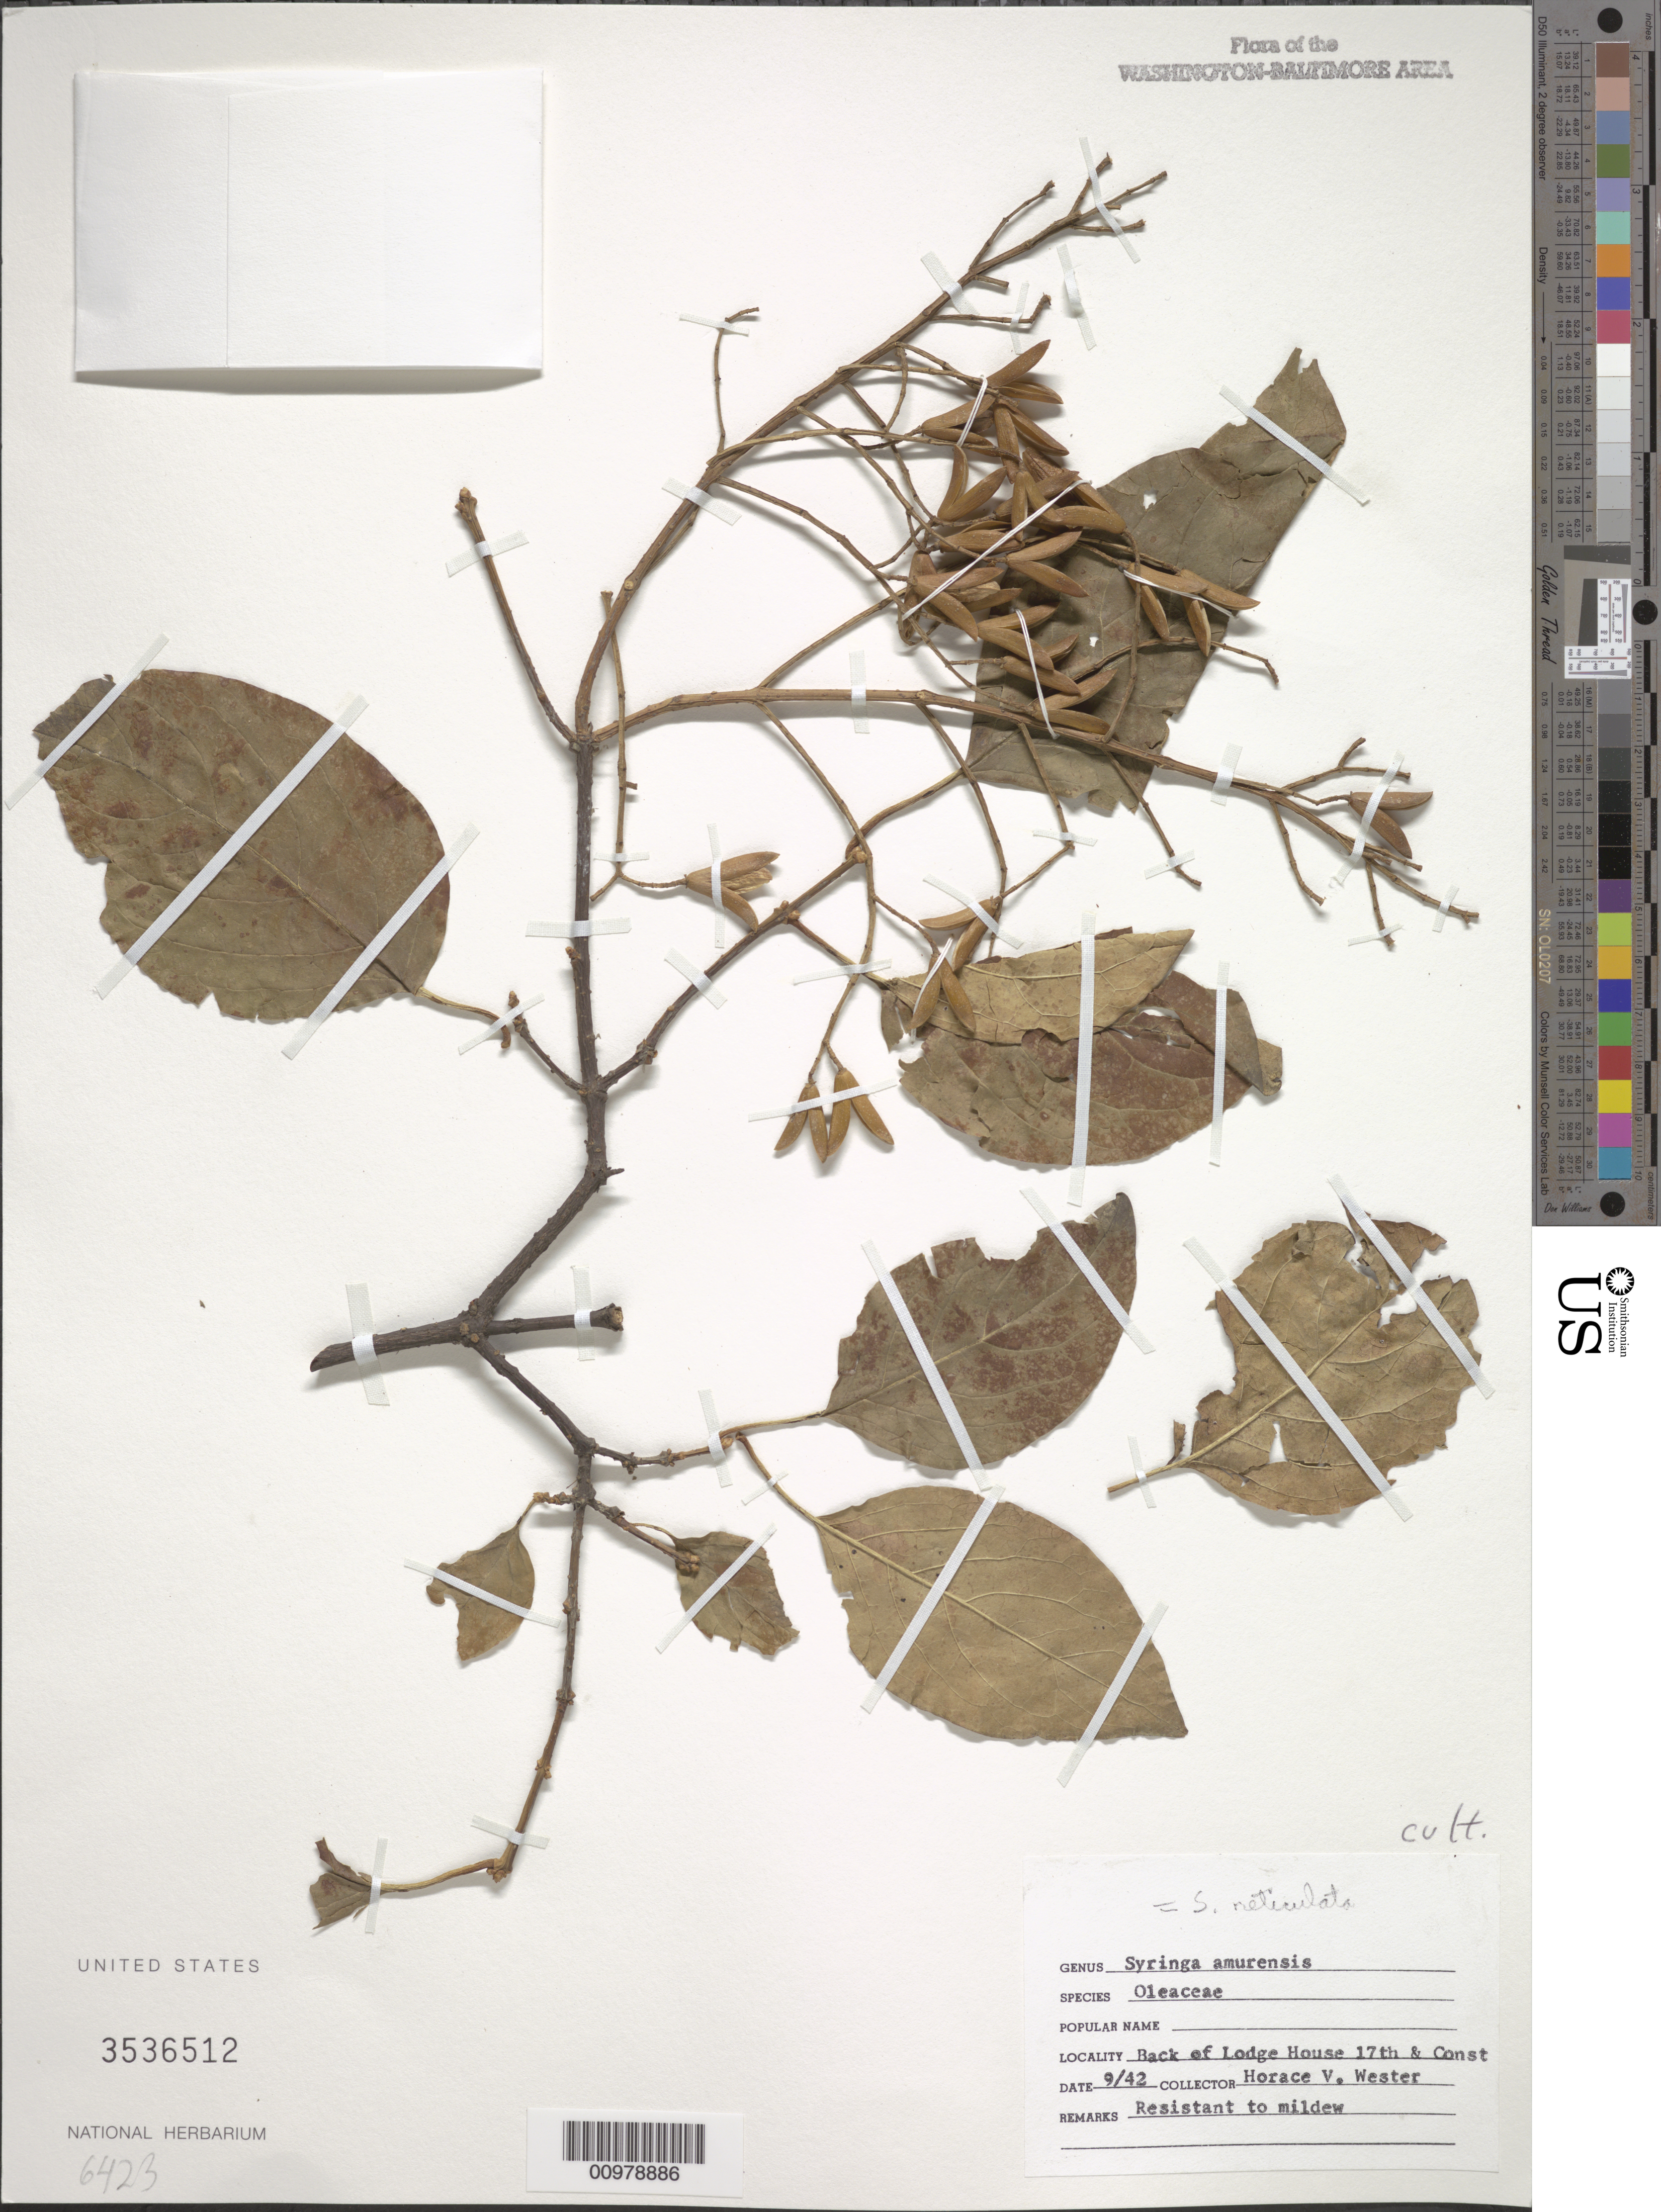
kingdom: Plantae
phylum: Tracheophyta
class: Magnoliopsida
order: Lamiales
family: Oleaceae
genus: Syringa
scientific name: Syringa amurensis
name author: Rupr.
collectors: H. Wester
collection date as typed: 9/42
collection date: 1942-09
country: United States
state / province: District of Columbia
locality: Back of Lodge House 17th and Constitution.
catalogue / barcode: US 3536512